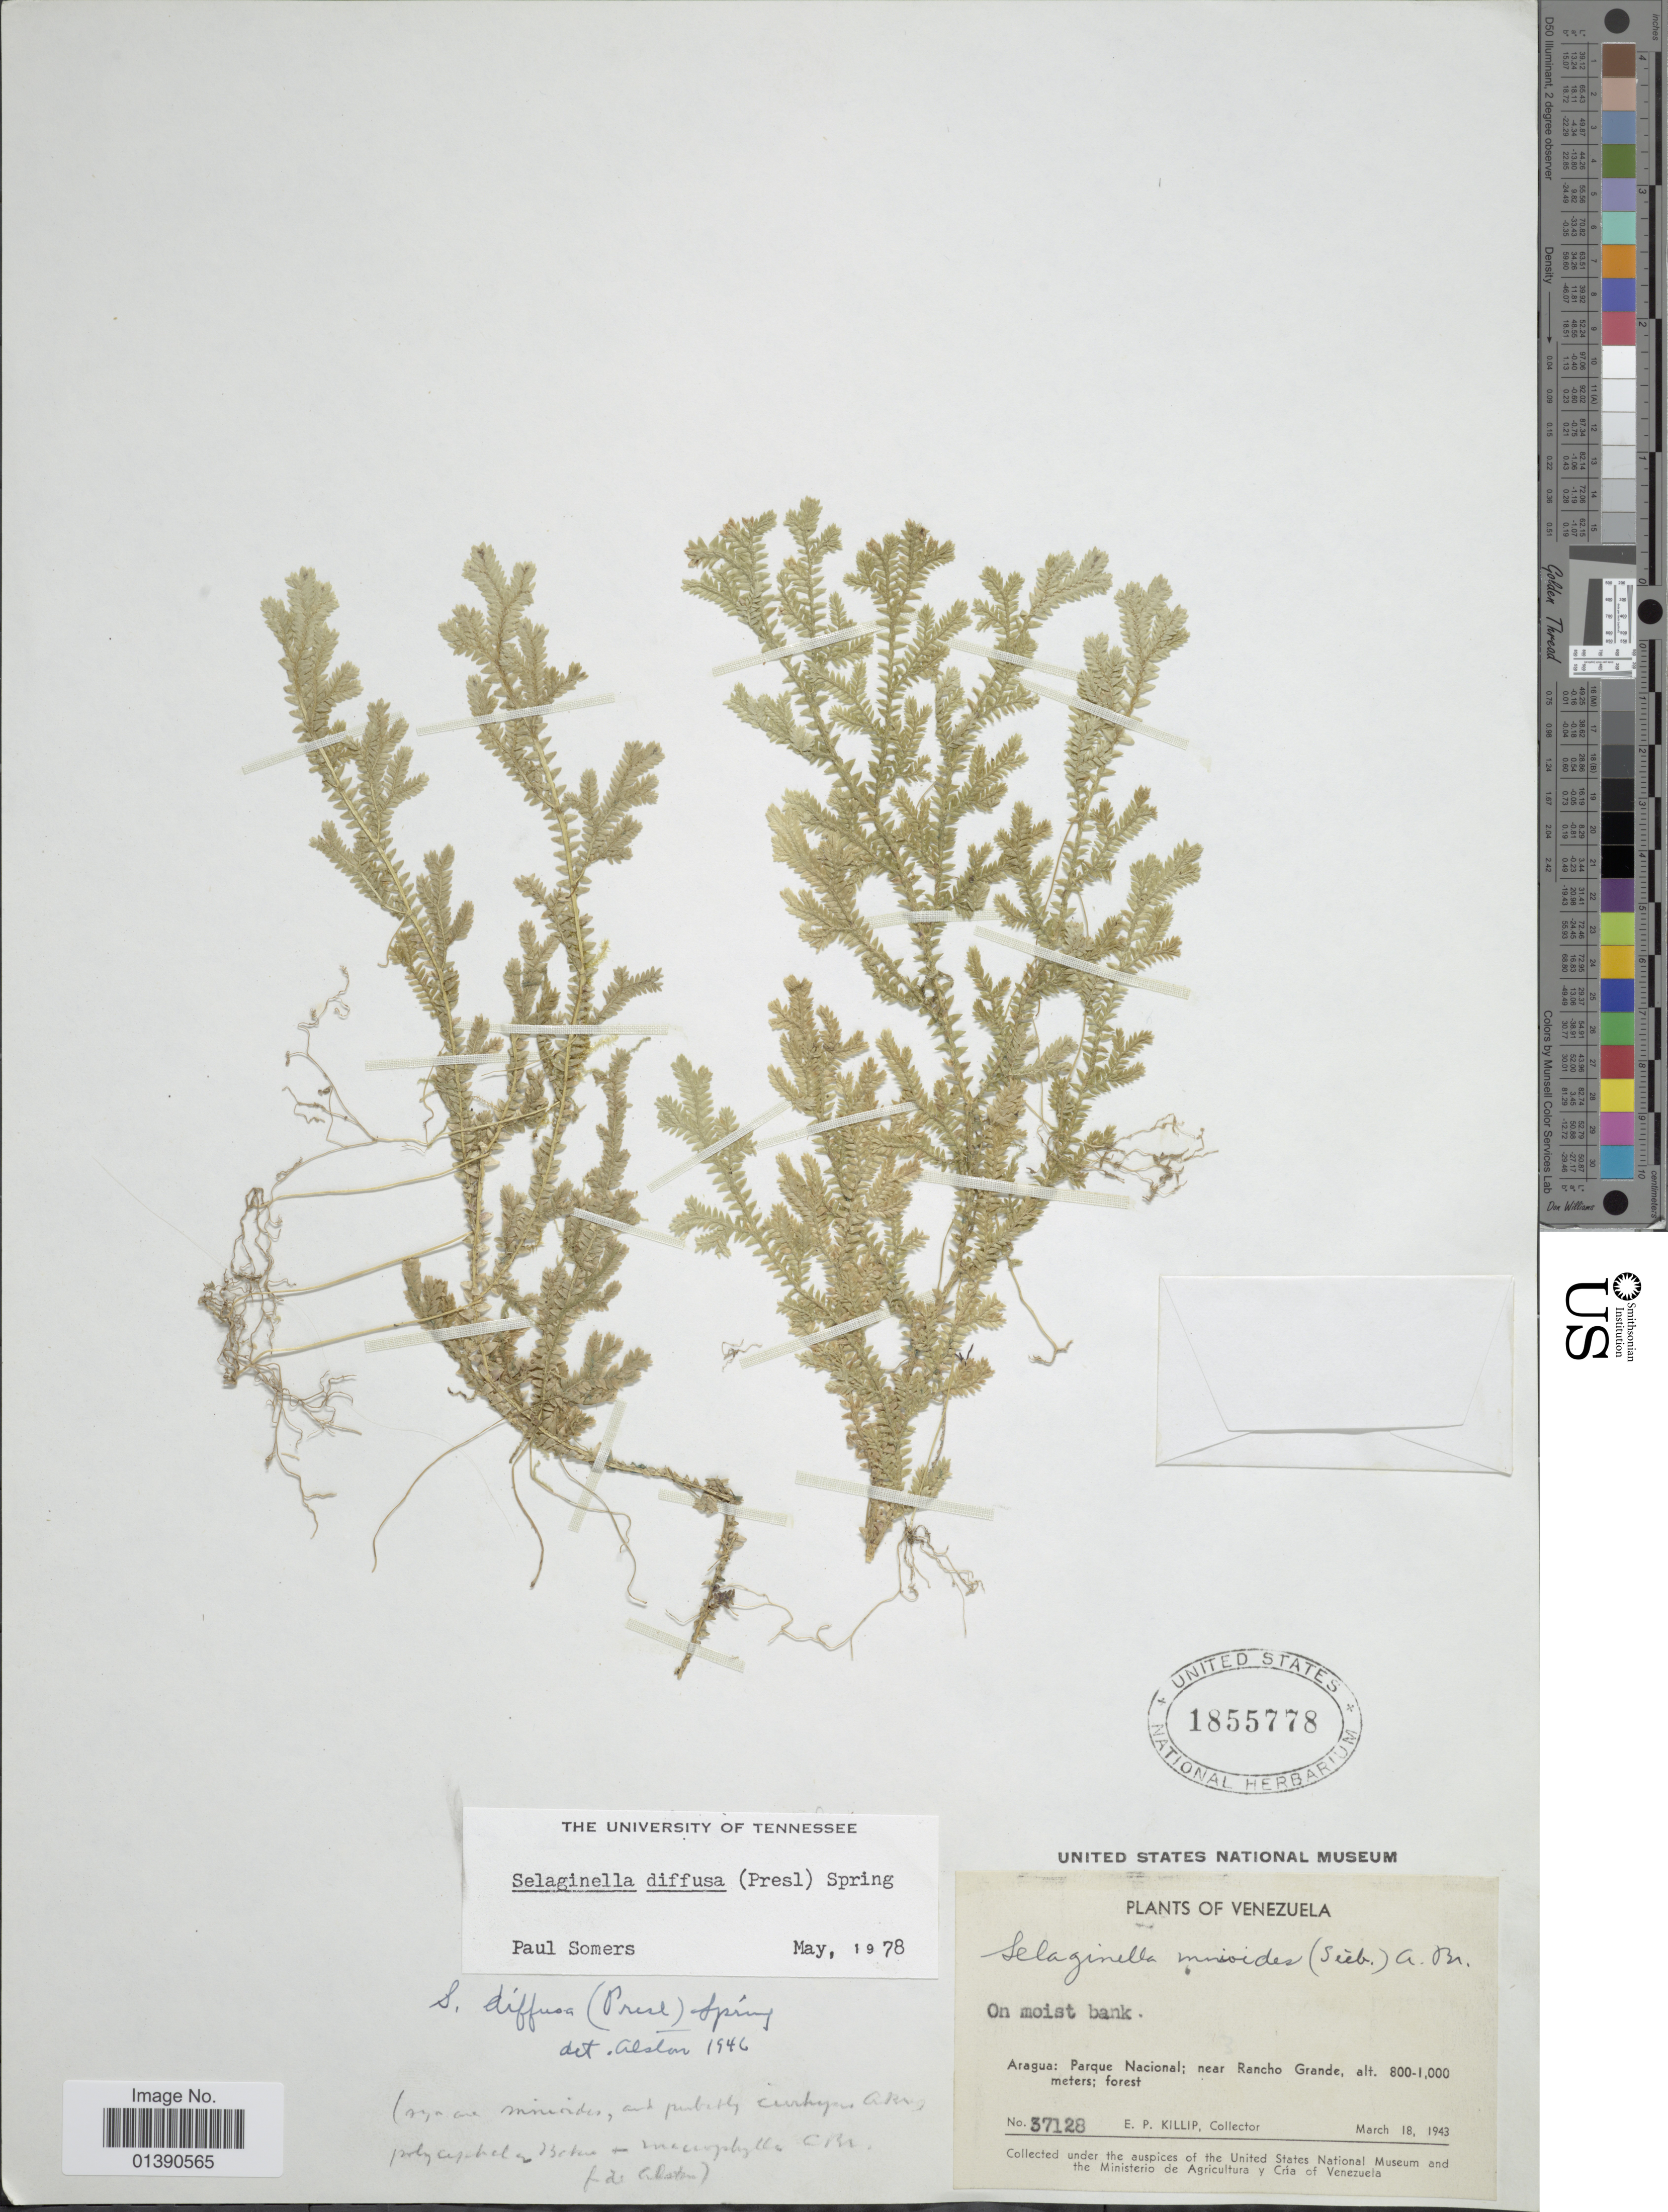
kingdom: Plantae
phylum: Tracheophyta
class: Lycopodiopsida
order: Selaginellales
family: Selaginellaceae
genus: Selaginella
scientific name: Selaginella diffusa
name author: (C. Presl) Spring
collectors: E. P. Killip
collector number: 37128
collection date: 1943-03-18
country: Venezuela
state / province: Aragua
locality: Parcue Nacional; near Rancho Grande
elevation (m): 800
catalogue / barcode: US 1855778